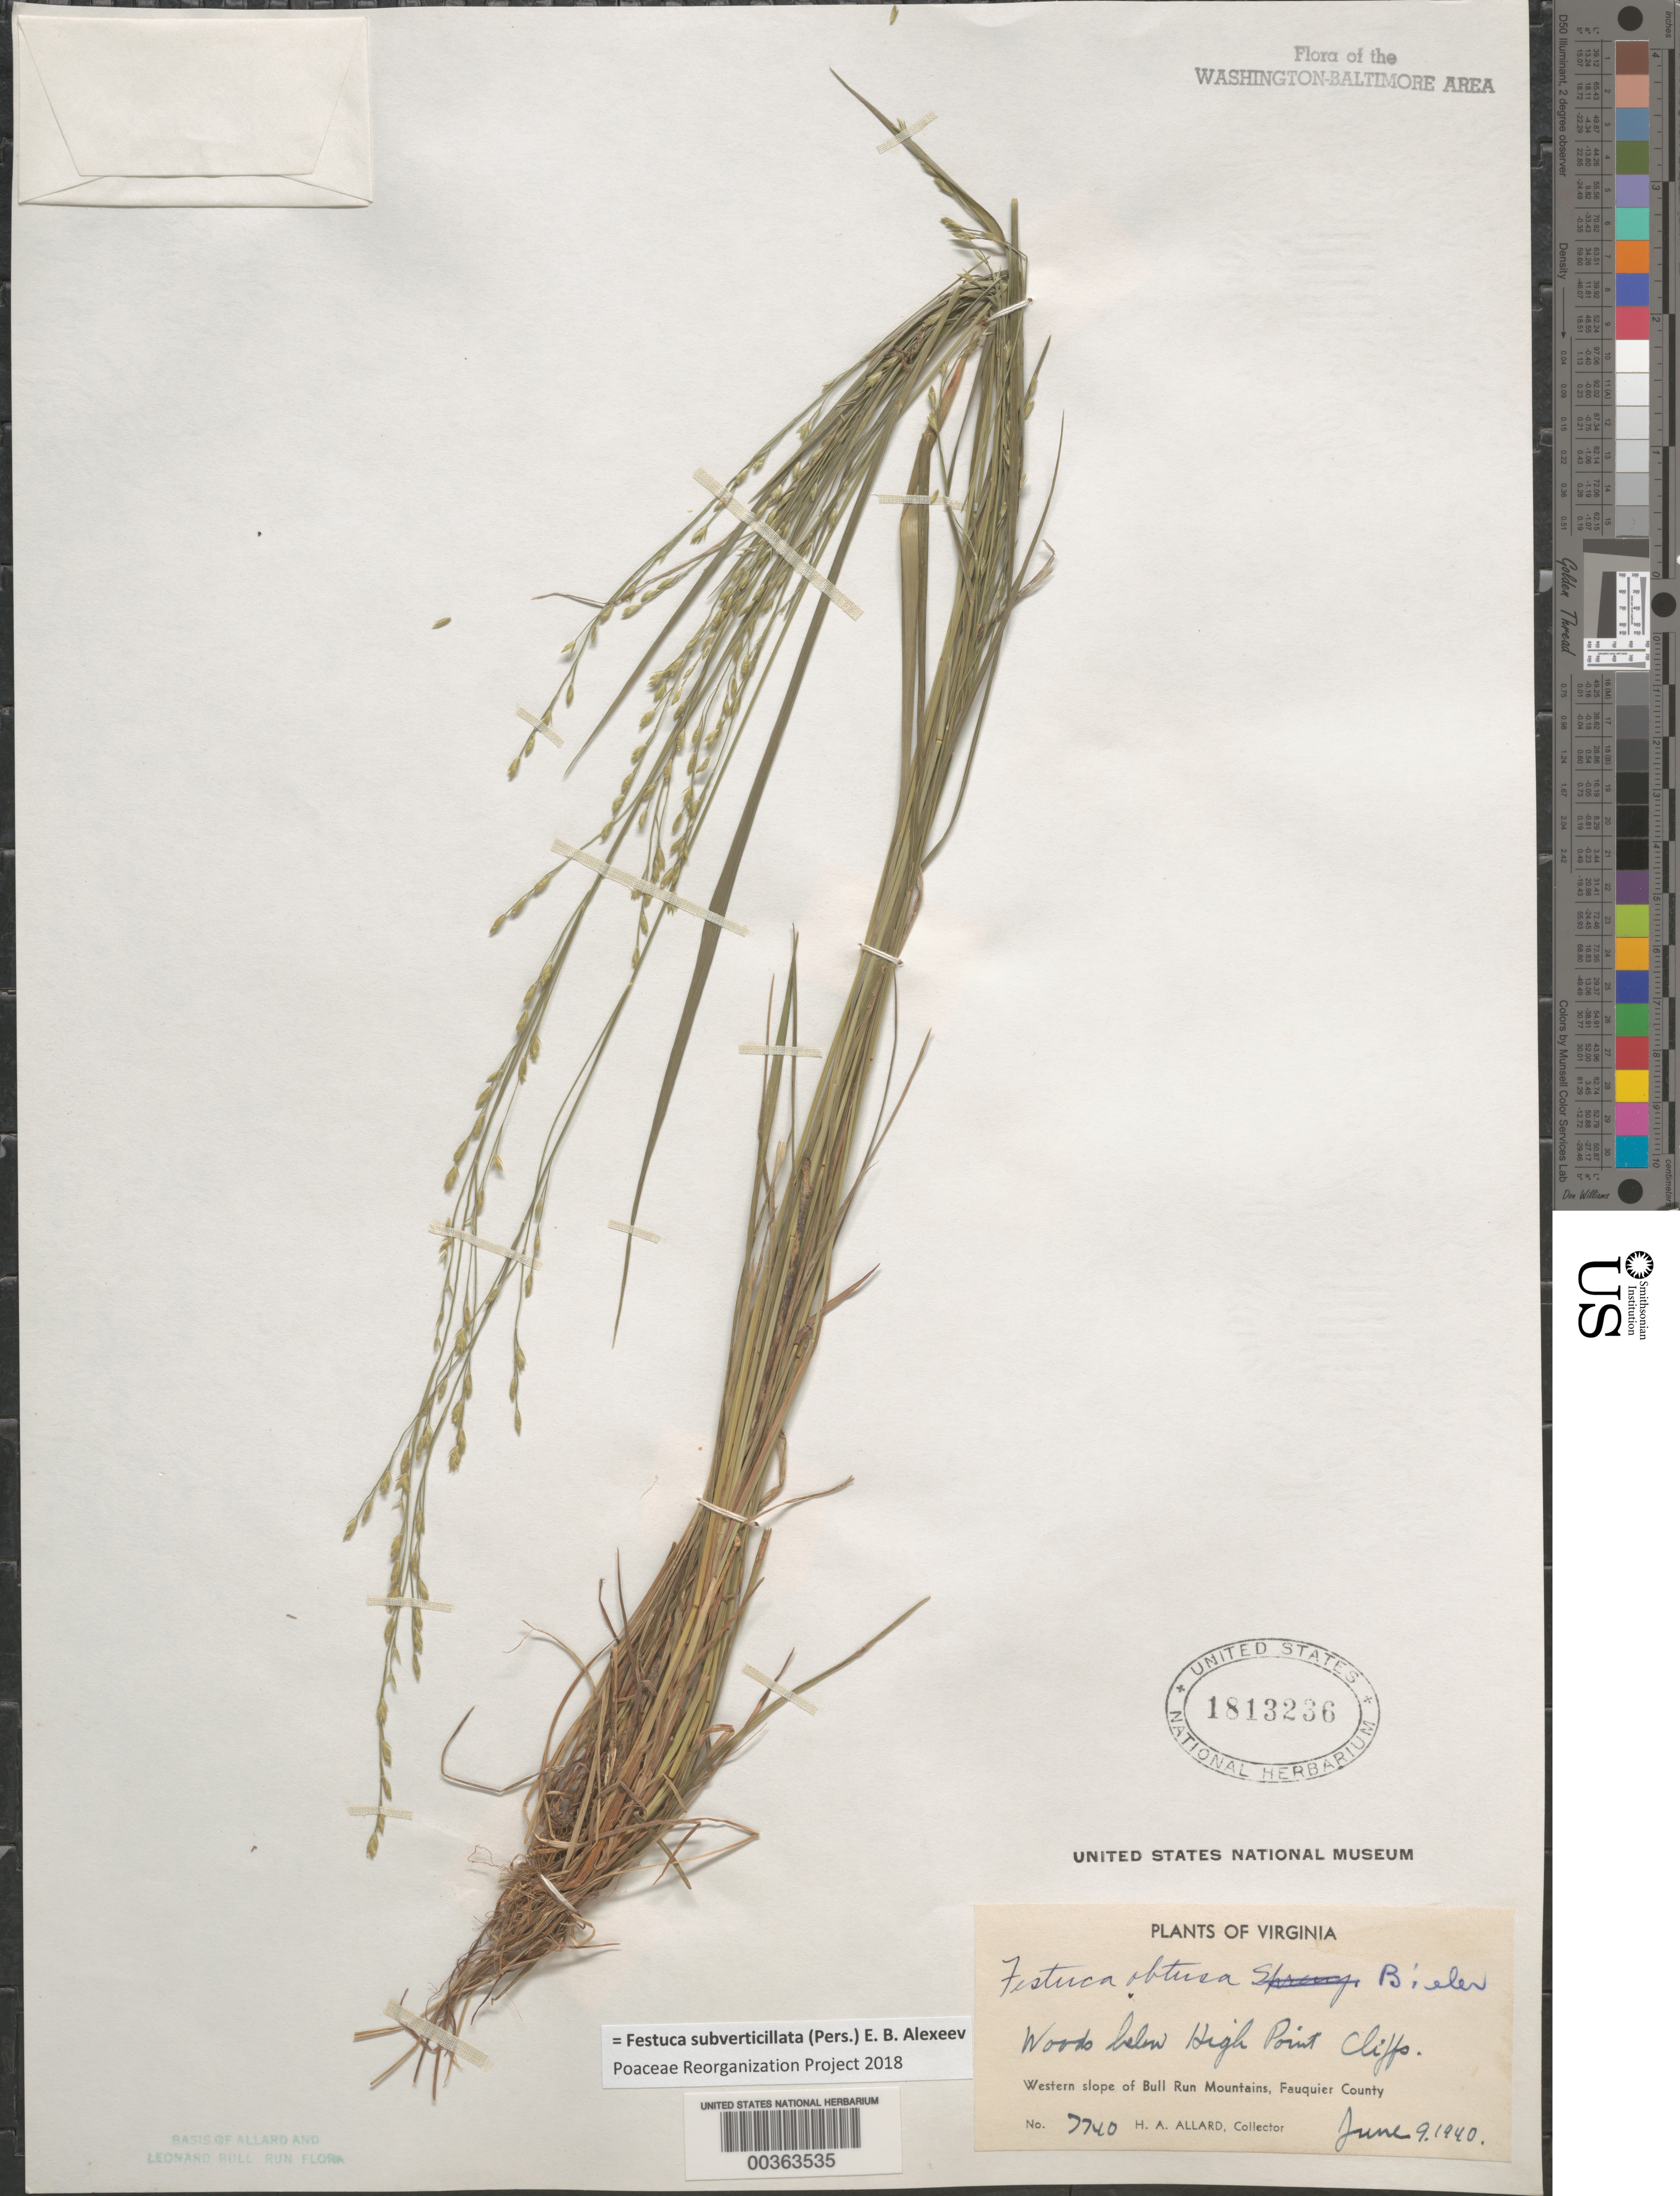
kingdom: Plantae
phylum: Tracheophyta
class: Liliopsida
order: Poales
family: Poaceae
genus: Festuca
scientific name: Festuca subverticillata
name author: (Pers.) E.B. Alexeev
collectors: H. A. Allard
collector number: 7740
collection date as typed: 09 Jun 1940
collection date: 1940-06-09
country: United States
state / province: Virginia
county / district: Fauquier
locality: Below High Point Cliffs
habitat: Woods below cliffs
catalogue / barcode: US 1813236